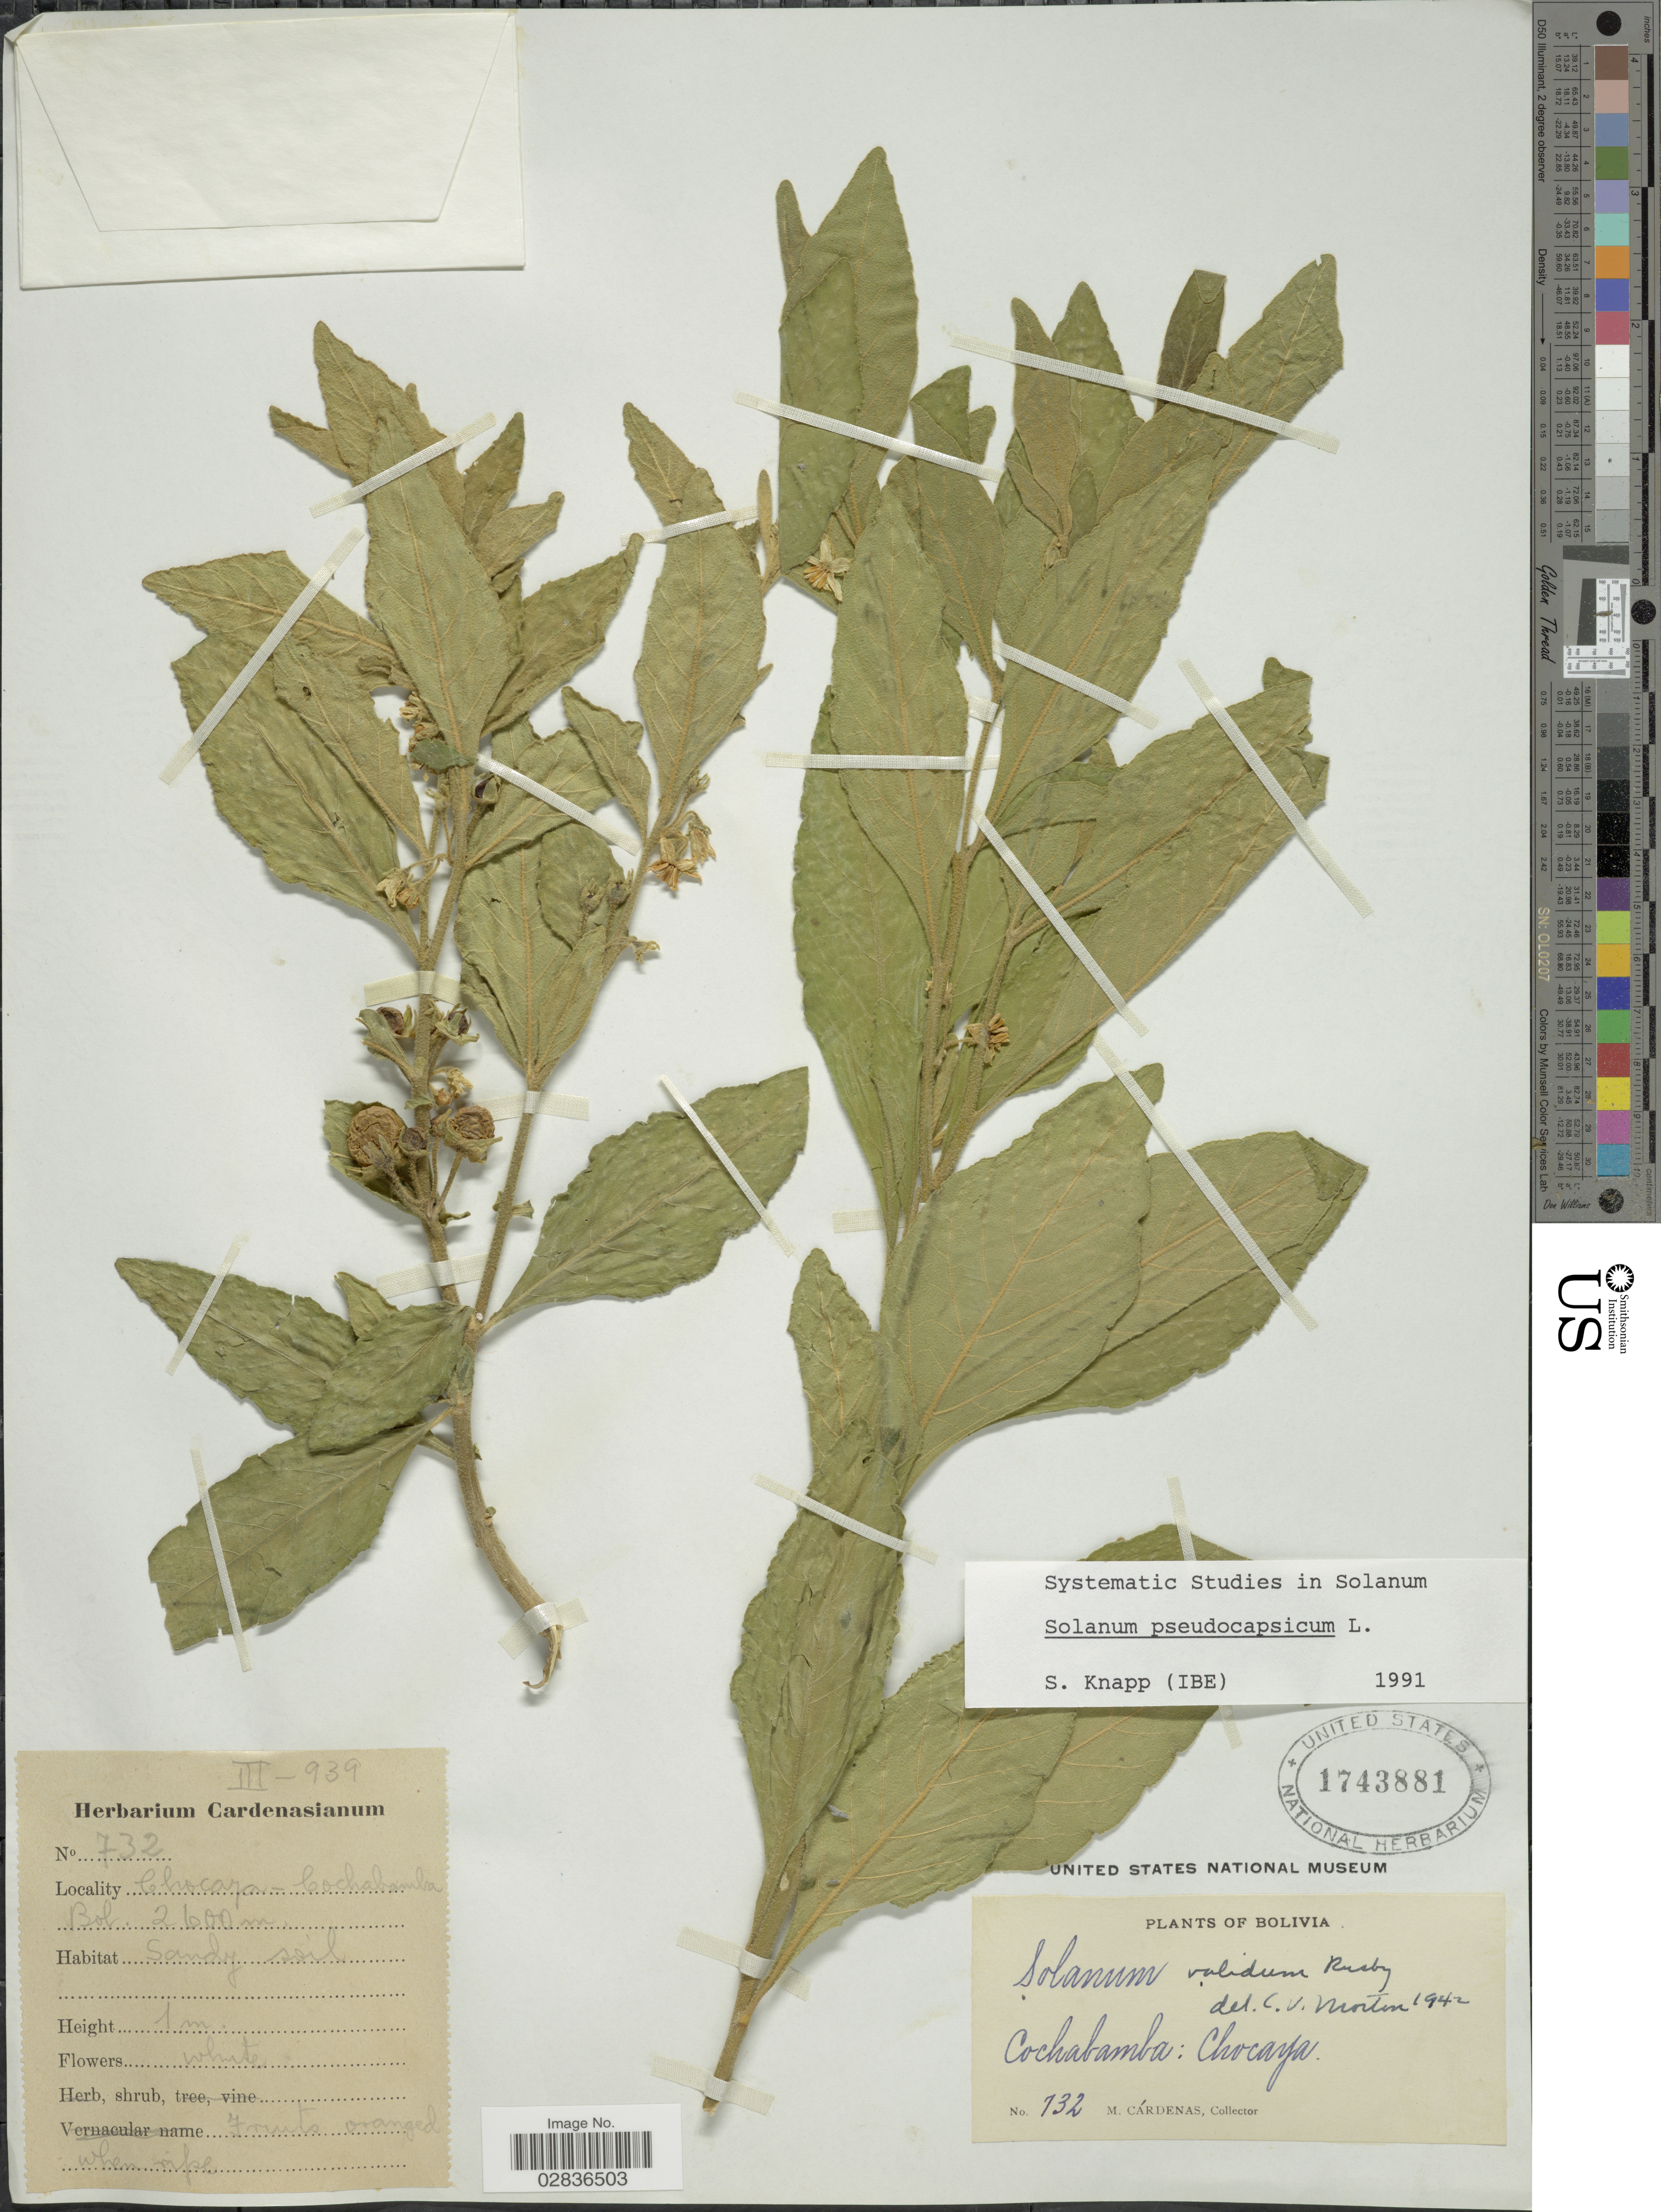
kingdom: Plantae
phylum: Tracheophyta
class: Magnoliopsida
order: Solanales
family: Solanaceae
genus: Solanum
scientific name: Solanum pseudocapsicum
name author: L.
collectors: M. Cárdenas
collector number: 732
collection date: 1939-03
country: Bolivia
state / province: Cochabamba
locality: Cochabamba: Chocaya.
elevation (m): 2600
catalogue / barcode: US 1743881